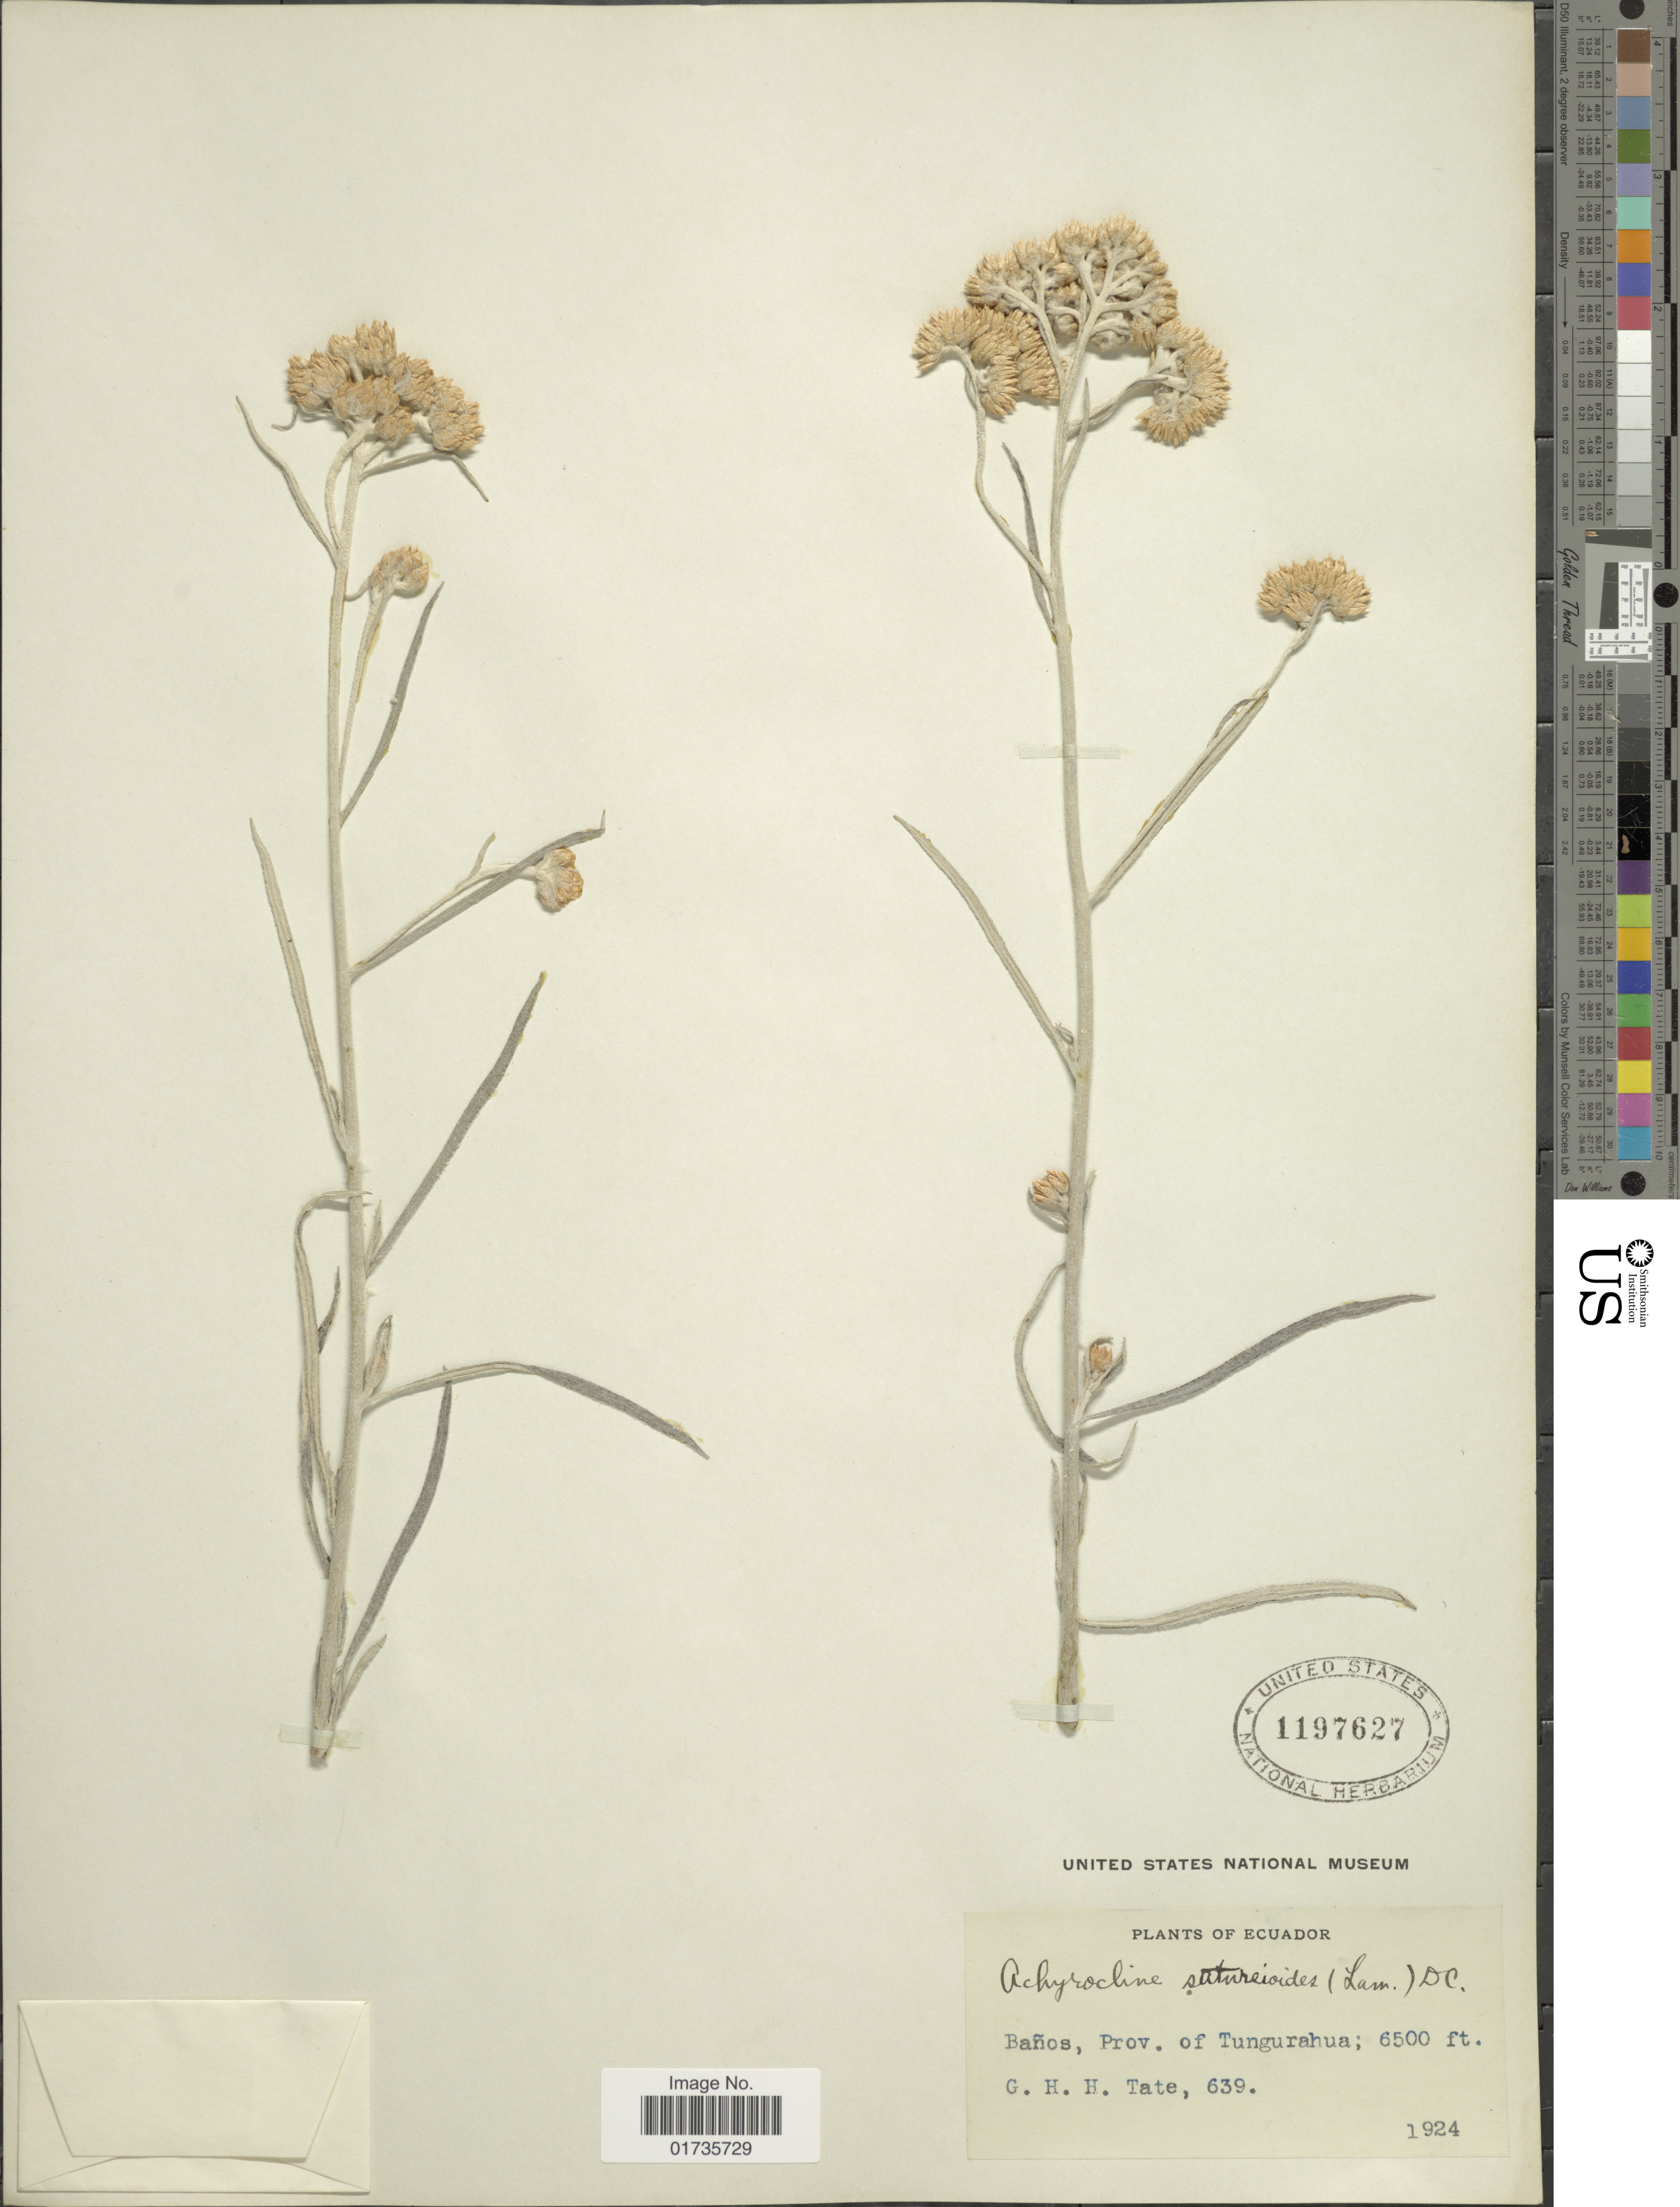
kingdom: Plantae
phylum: Tracheophyta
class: Magnoliopsida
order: Asterales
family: Asteraceae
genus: Achyrocline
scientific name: Achyrocline satureioides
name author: (Lam.) DC.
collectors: G. H. H.Tate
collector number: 639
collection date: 1924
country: Ecuador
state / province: Tungurahua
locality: Baños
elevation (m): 1981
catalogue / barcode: US 1197627